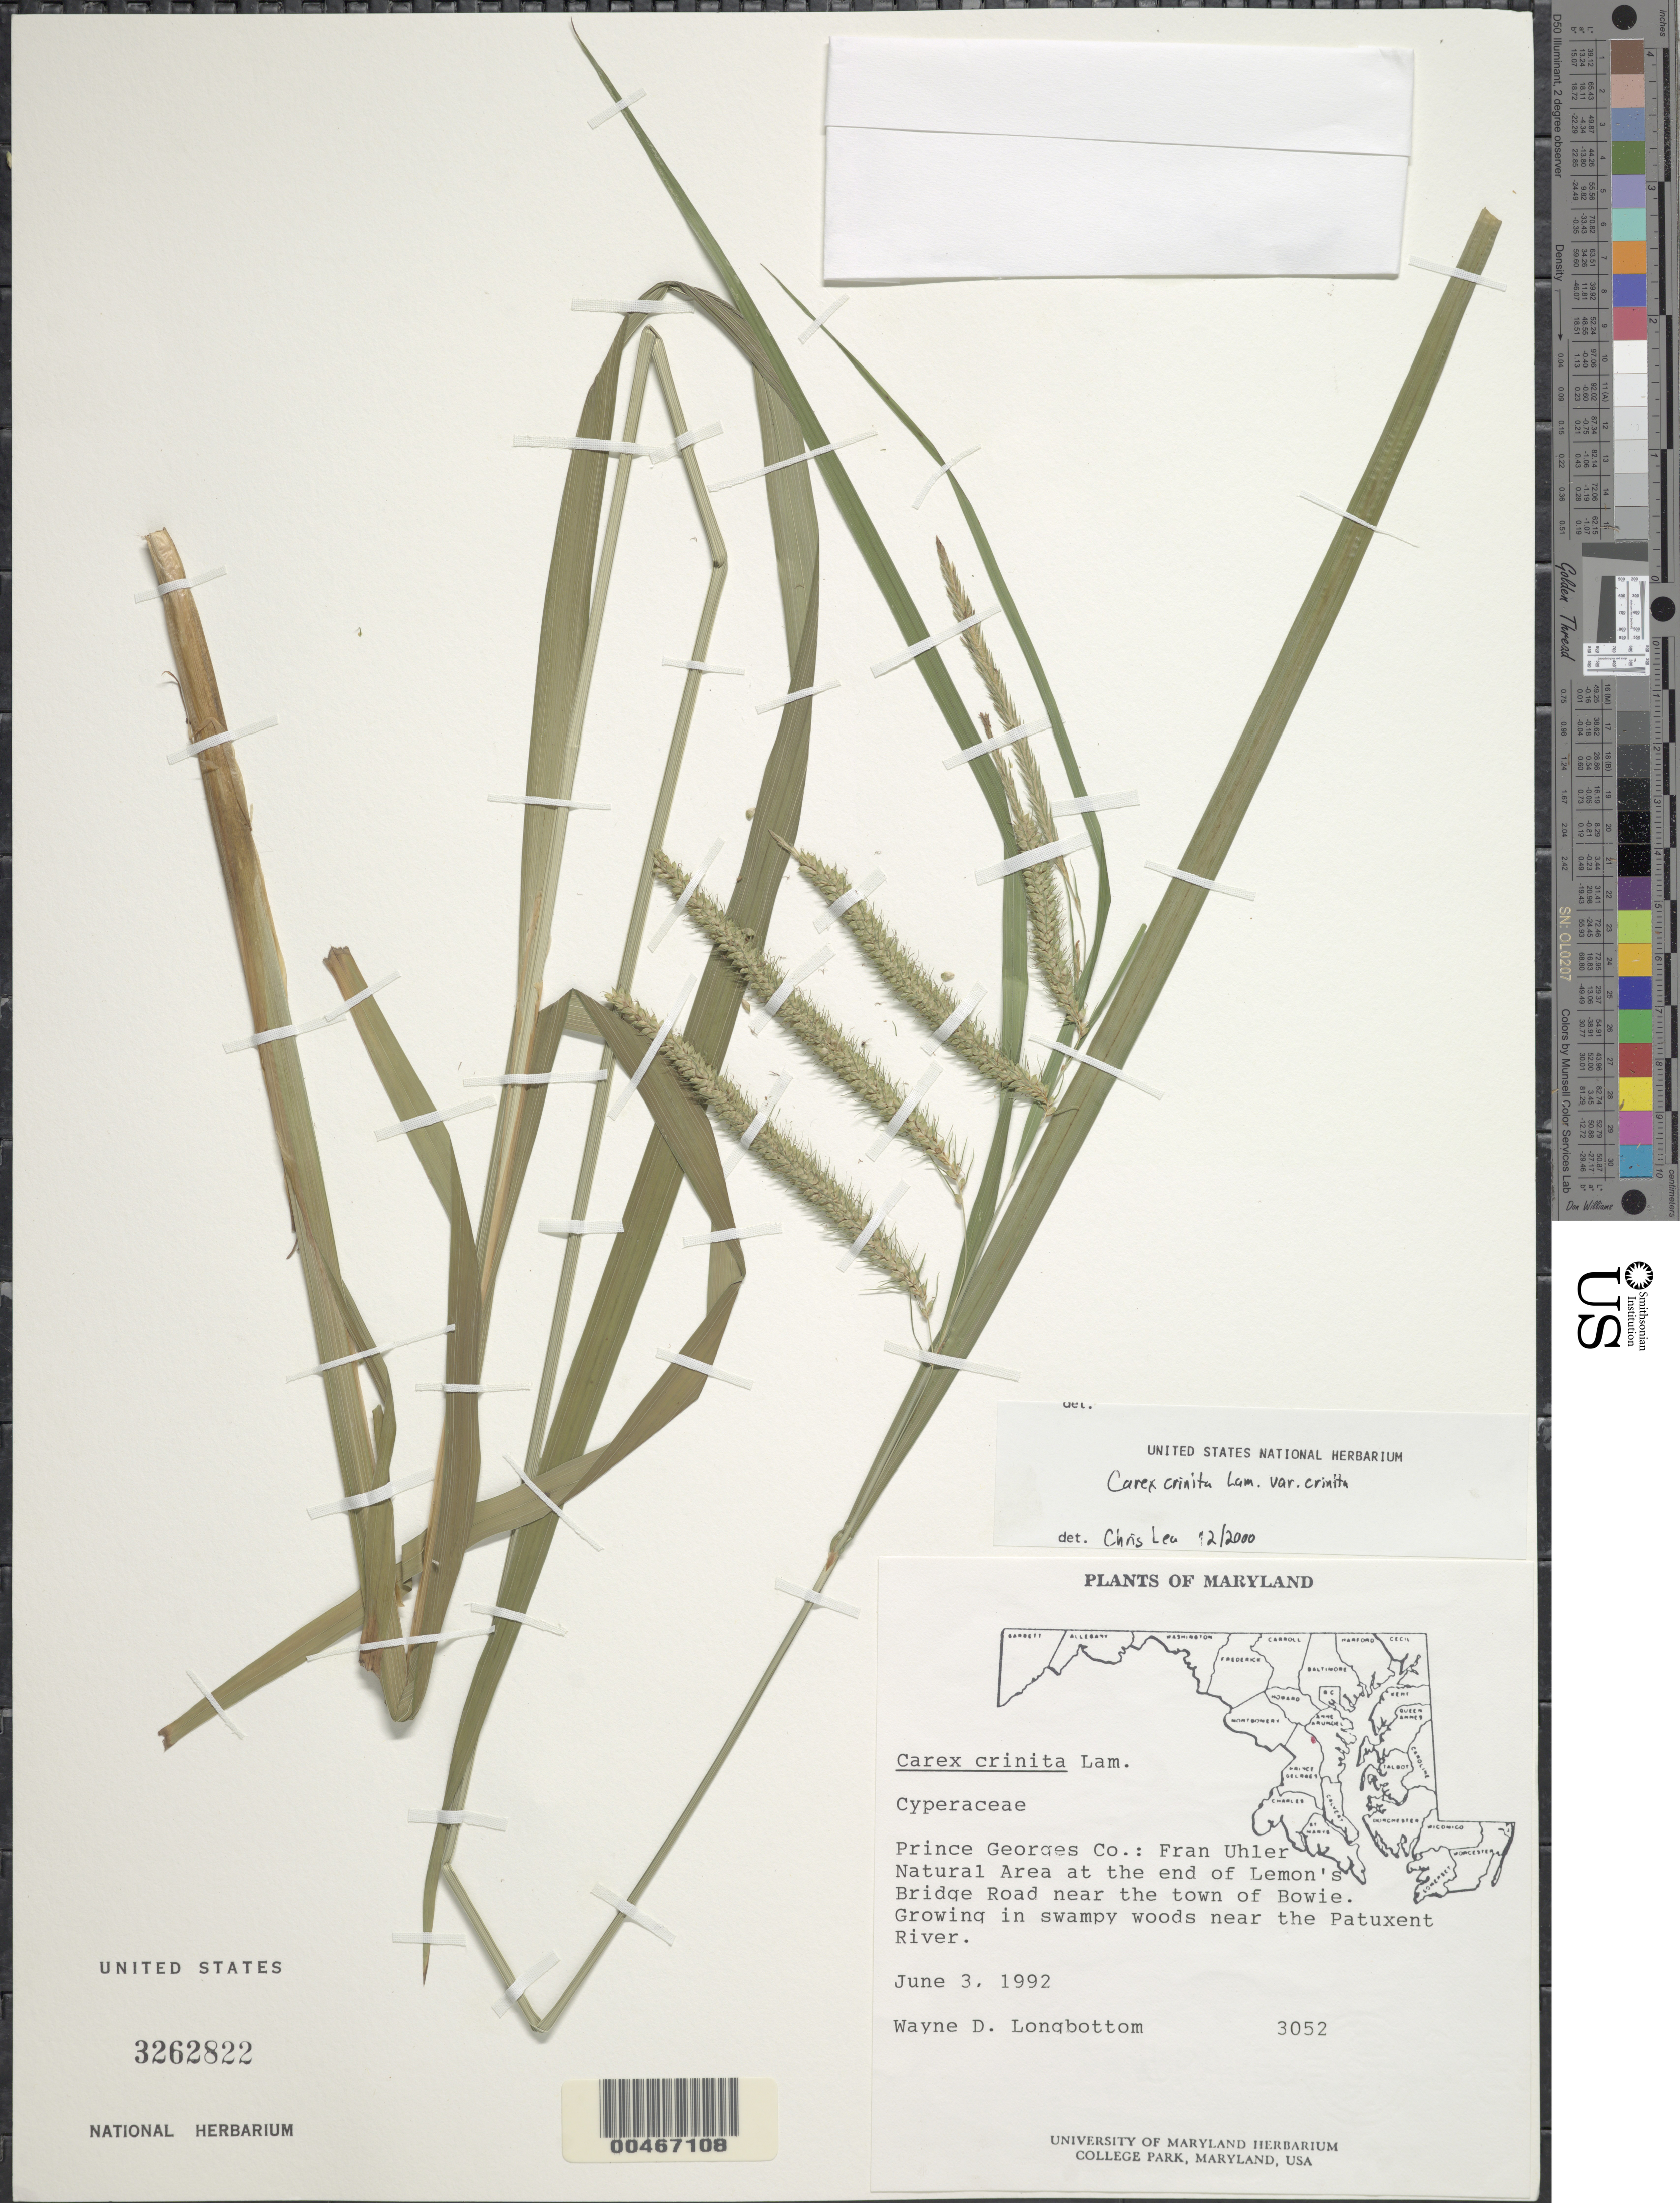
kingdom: Plantae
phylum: Tracheophyta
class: Liliopsida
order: Poales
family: Cyperaceae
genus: Carex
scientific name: Carex crinita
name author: Lam.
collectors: W. D. Longbottom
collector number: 3052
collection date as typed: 03 Jun 1992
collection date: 1992-06-03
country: United States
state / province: Maryland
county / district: Prince George's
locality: Near Bowie, Fran Uhler Natural Area at the end of Lemon's Bridge Road on the Patuxent River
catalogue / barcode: US 3262822